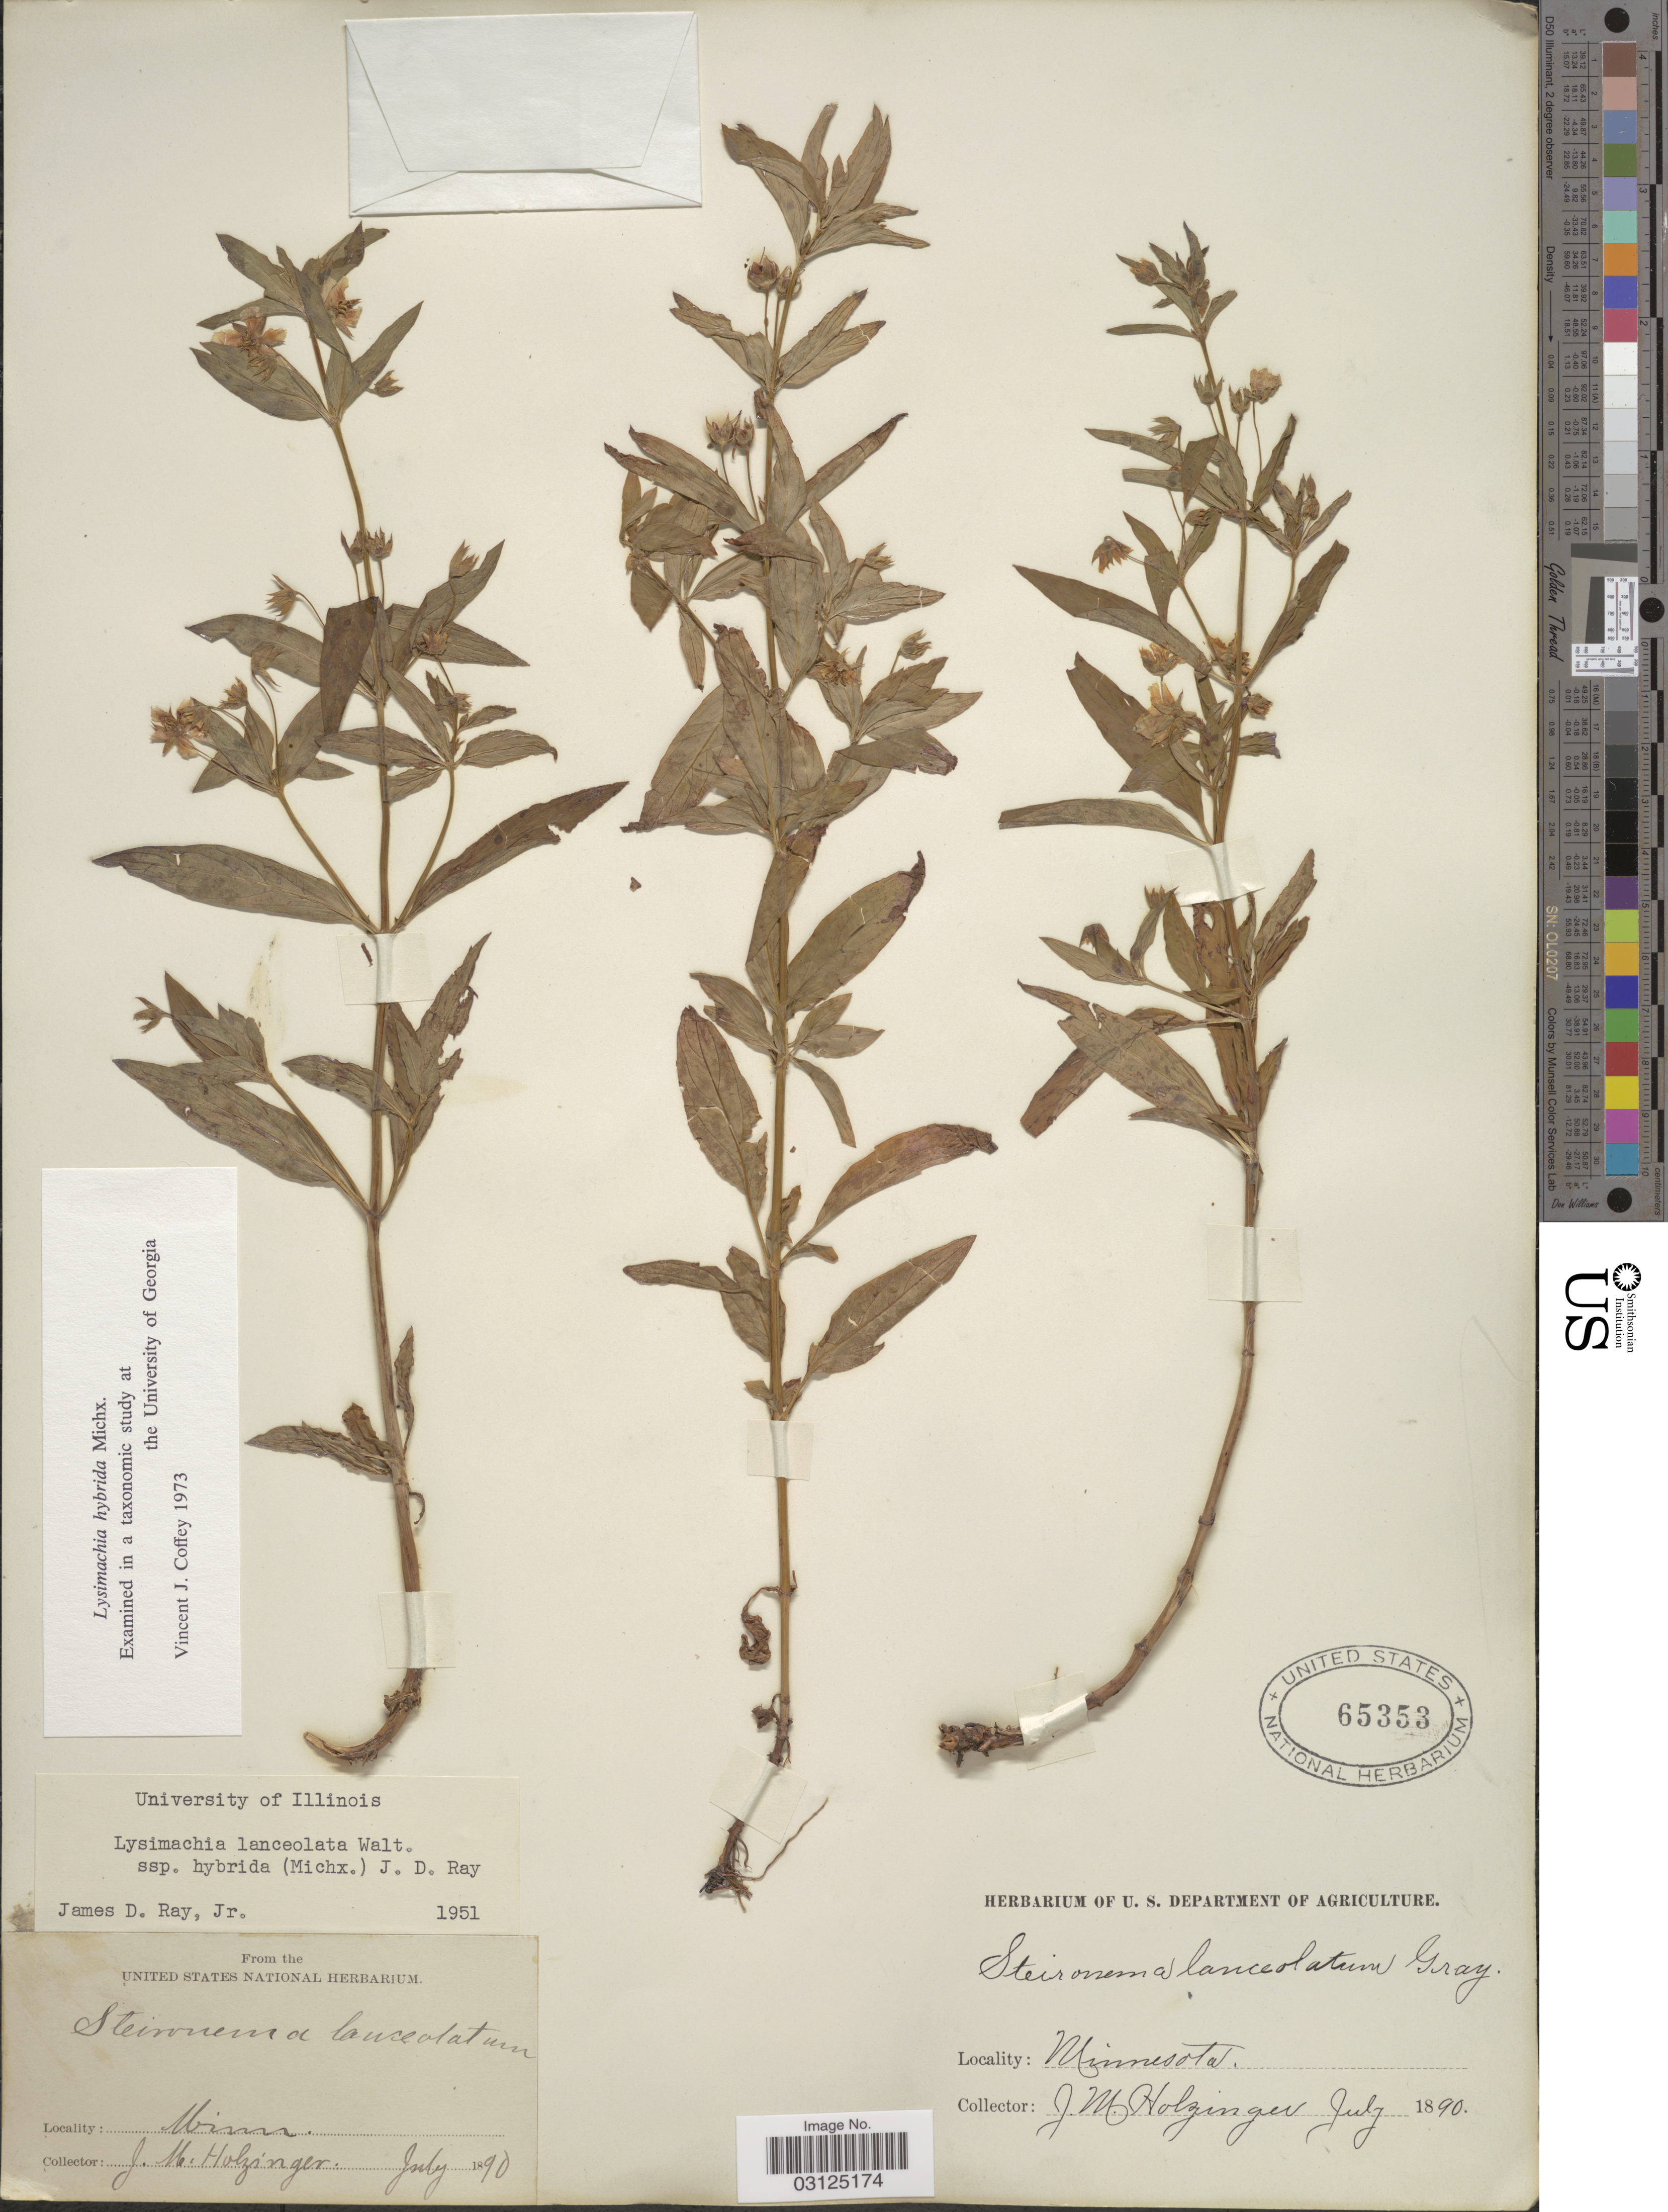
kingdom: Plantae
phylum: Tracheophyta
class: Magnoliopsida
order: Ericales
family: Primulaceae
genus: Lysimachia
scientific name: Lysimachia hybrida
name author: Michx.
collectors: J. M. Holzinger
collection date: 1890-07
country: United States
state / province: Minnesota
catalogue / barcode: US 65353